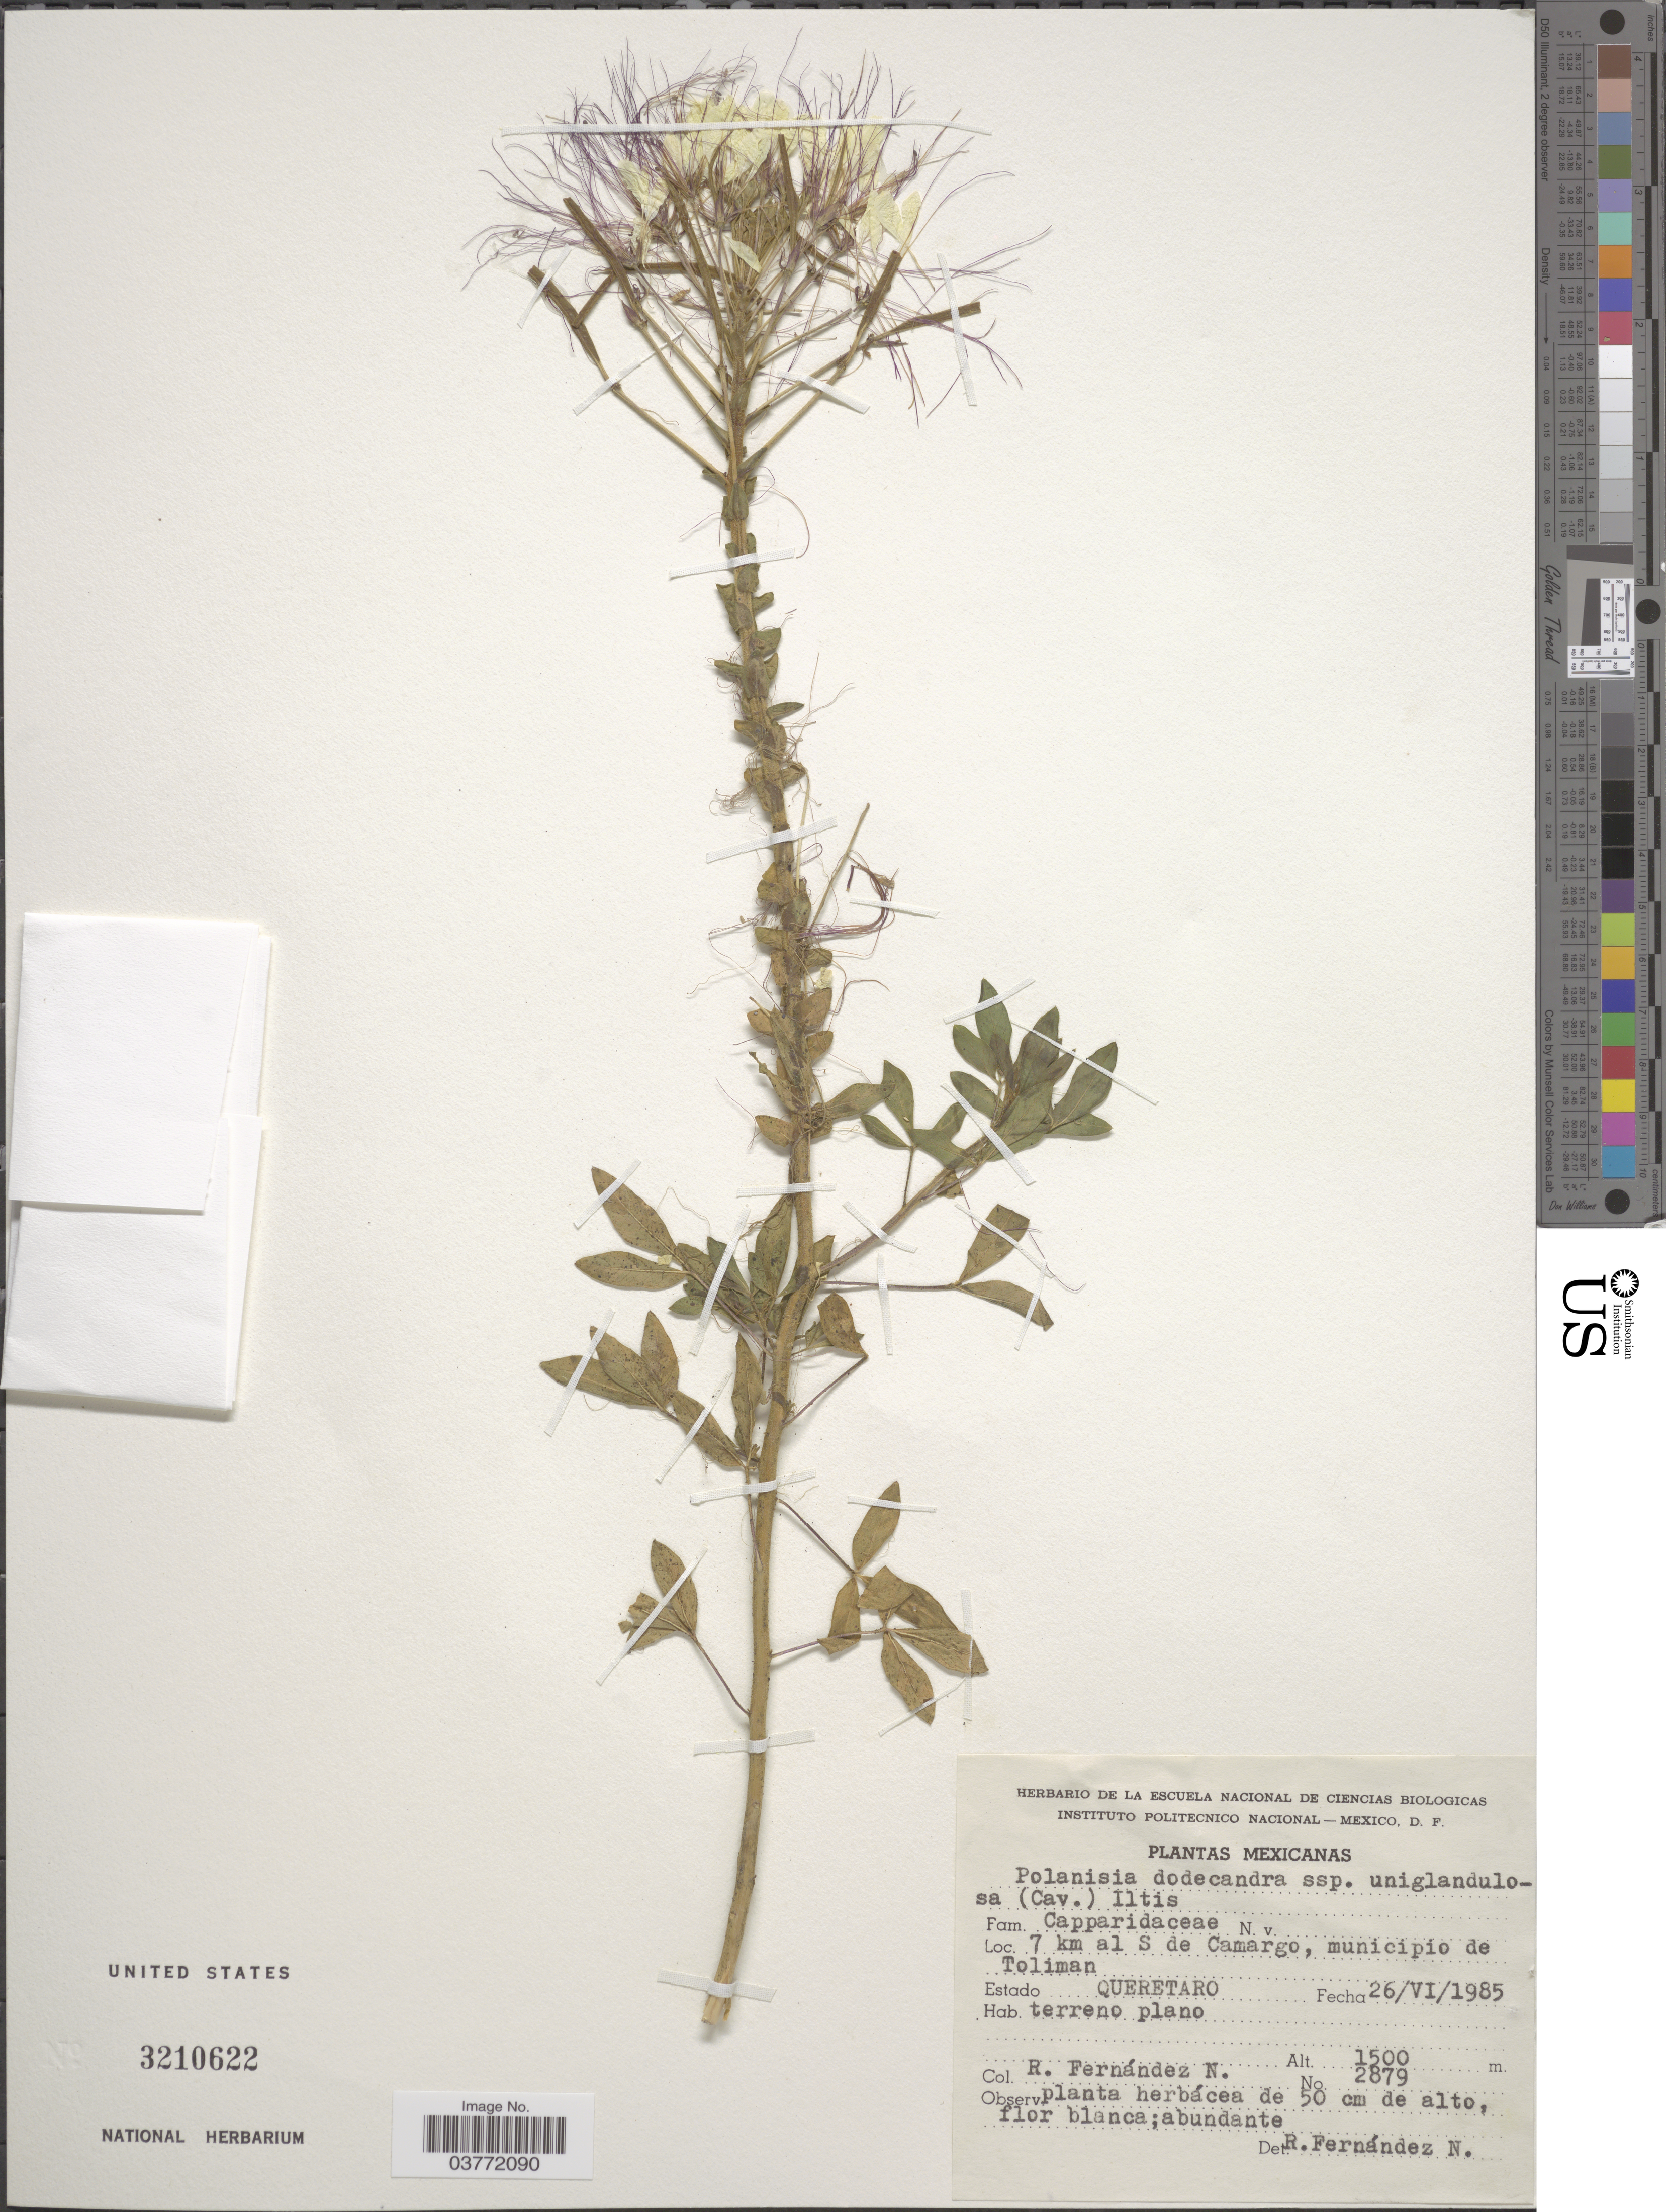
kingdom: Plantae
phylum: Tracheophyta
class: Magnoliopsida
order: Brassicales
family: Cleomaceae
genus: Polanisia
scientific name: Polanisia uniglandulosa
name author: (Cav.) DC.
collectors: R. Fernández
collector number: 2879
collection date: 1985-06-29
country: Mexico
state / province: Querétaro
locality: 7 km al S de Camargo, municipio de Toliman.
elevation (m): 1500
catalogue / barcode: US 3210622